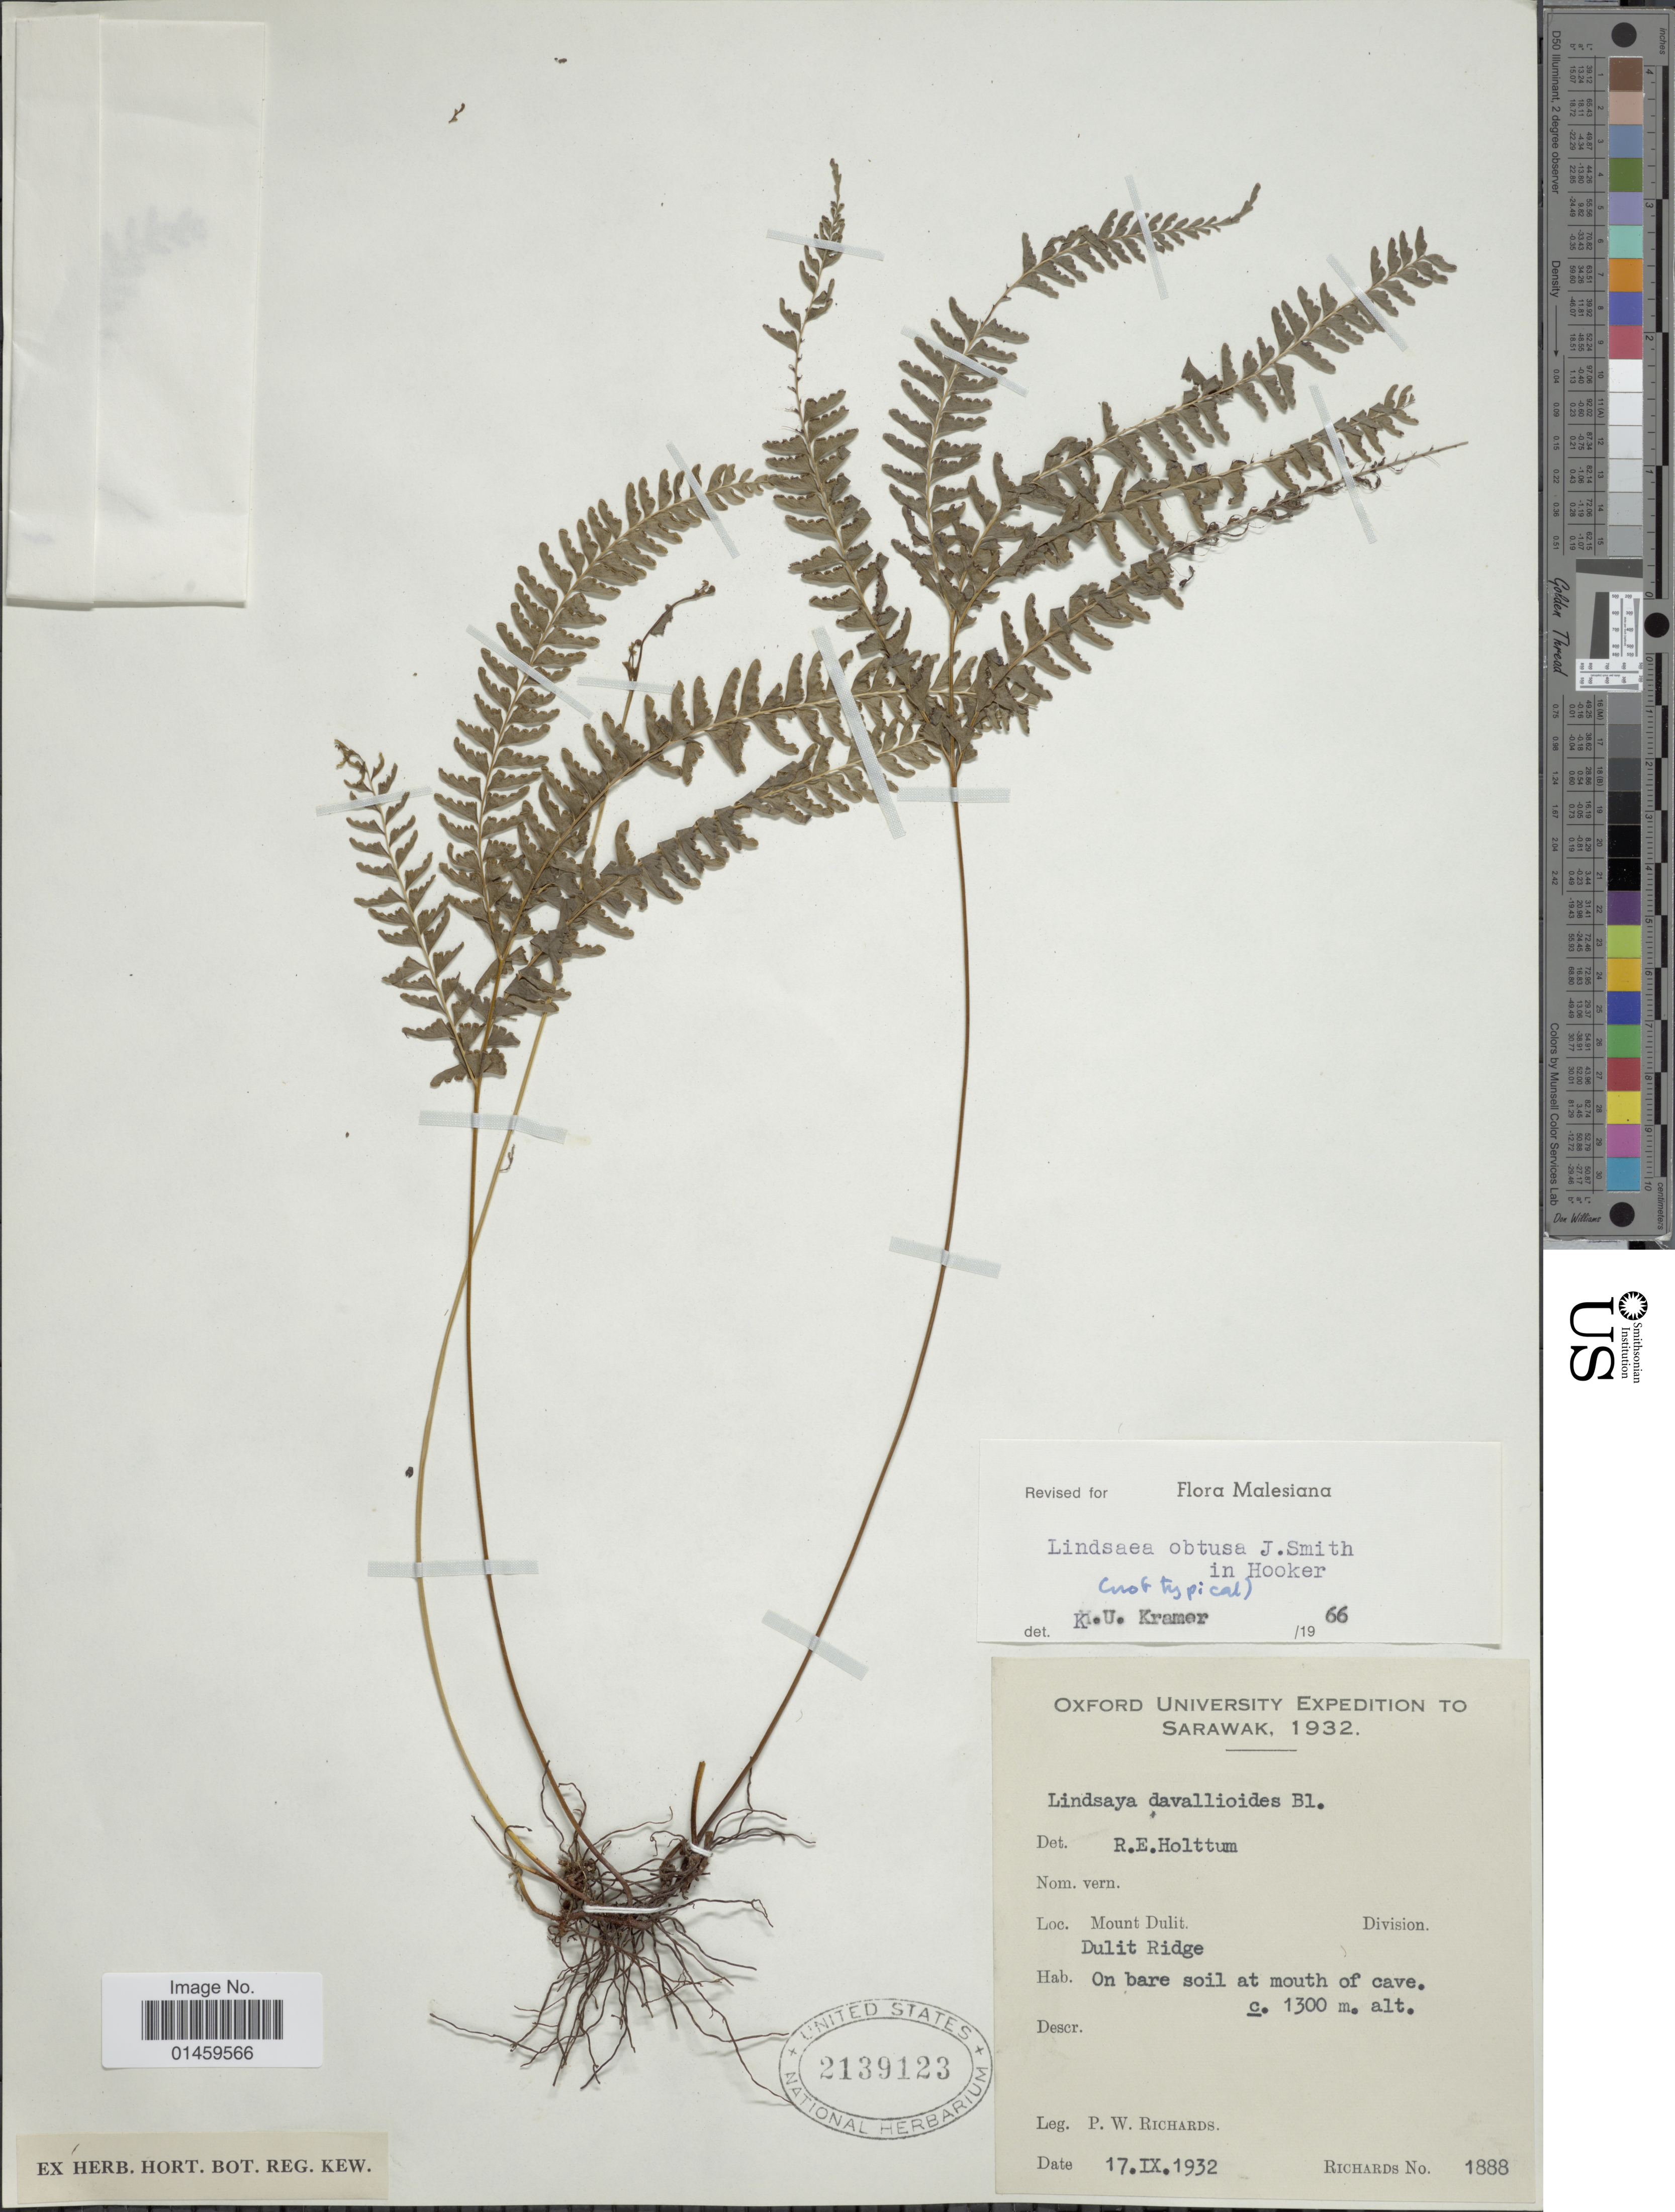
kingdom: Plantae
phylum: Tracheophyta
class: Polypodiopsida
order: Polypodiales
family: Lindsaeaceae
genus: Lindsaea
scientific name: Lindsaea obtusa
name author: J. Sm. ex Hook.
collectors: P. Richards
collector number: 1888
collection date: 1932-09-17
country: Malaysia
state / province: Sarawak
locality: Mount Dulit. Division. Dulit Ridge.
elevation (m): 1300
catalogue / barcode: US 2139123